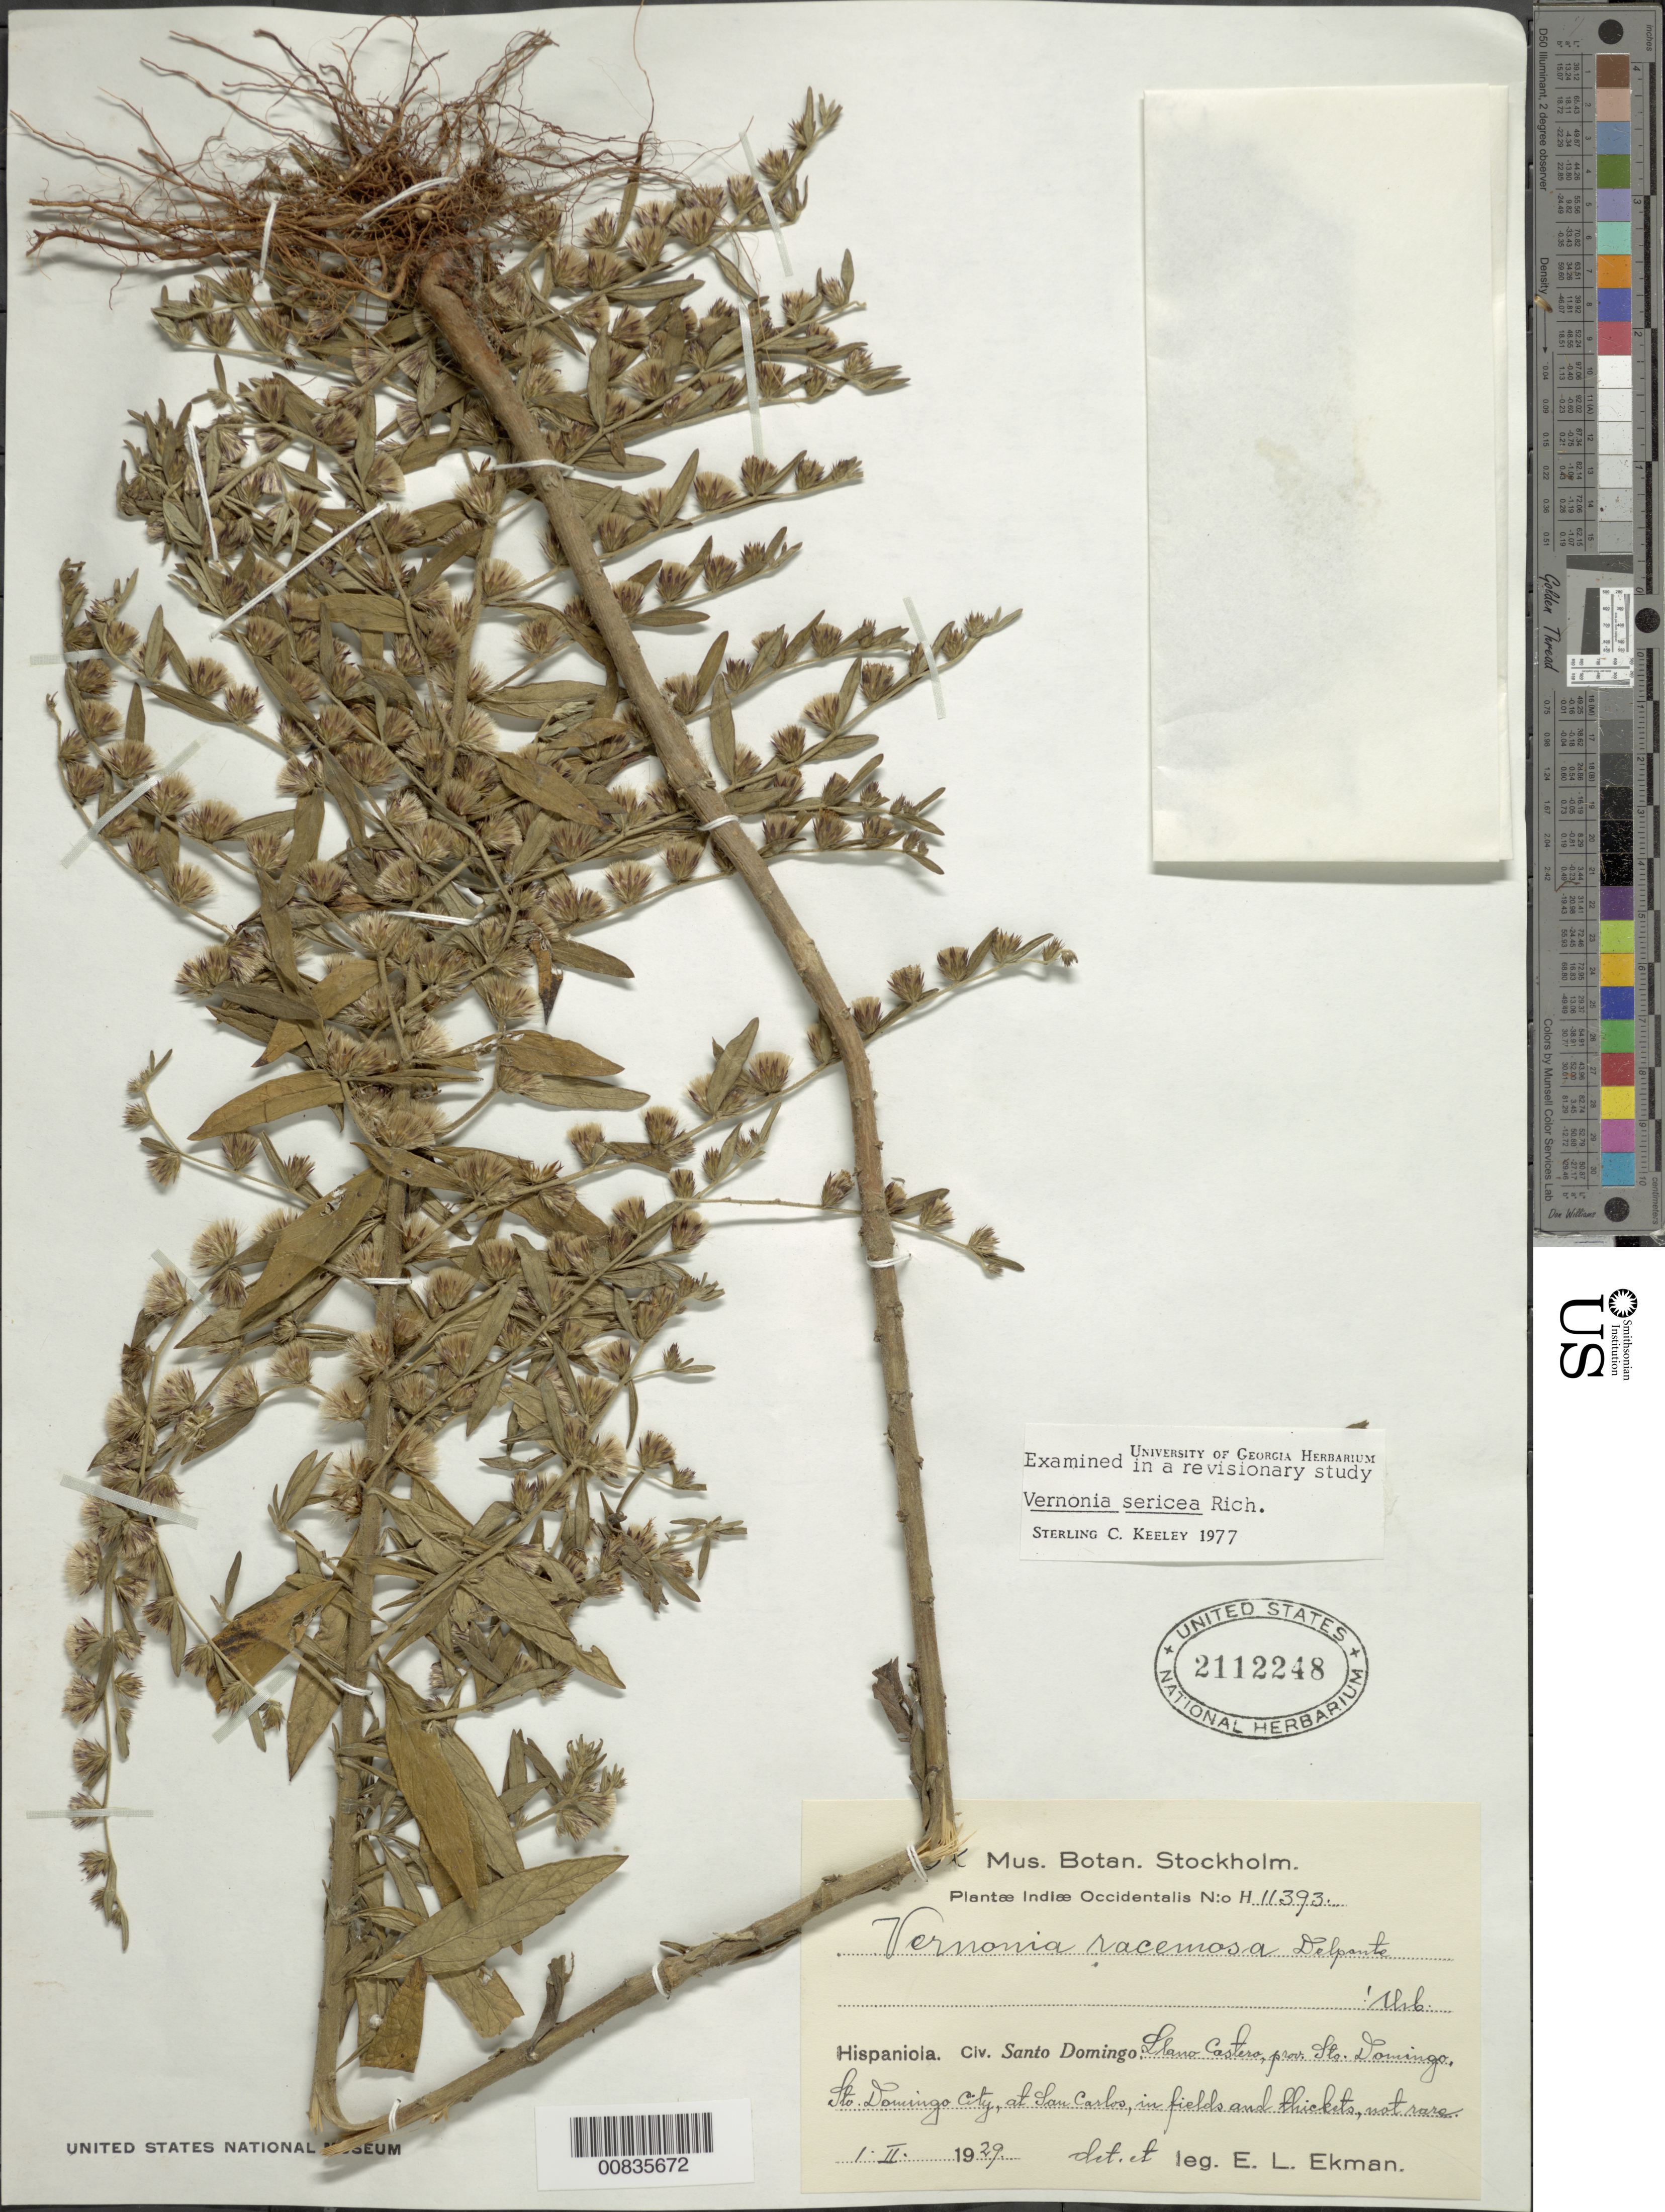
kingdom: Plantae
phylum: Tracheophyta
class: Magnoliopsida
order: Asterales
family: Asteraceae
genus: Lepidaploa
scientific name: Lepidaploa sericea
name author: (Rich.) H. Rob.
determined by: Keeley, S. C.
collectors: E. L. Ekman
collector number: H 11393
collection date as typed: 01 Feb 1929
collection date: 1929-02-01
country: Dominican Republic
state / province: Distrito Nacional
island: Hispaniola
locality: Llano Costero, Santo Domingo City, at San Carlos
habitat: In fields and thickets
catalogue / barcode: US 2112248